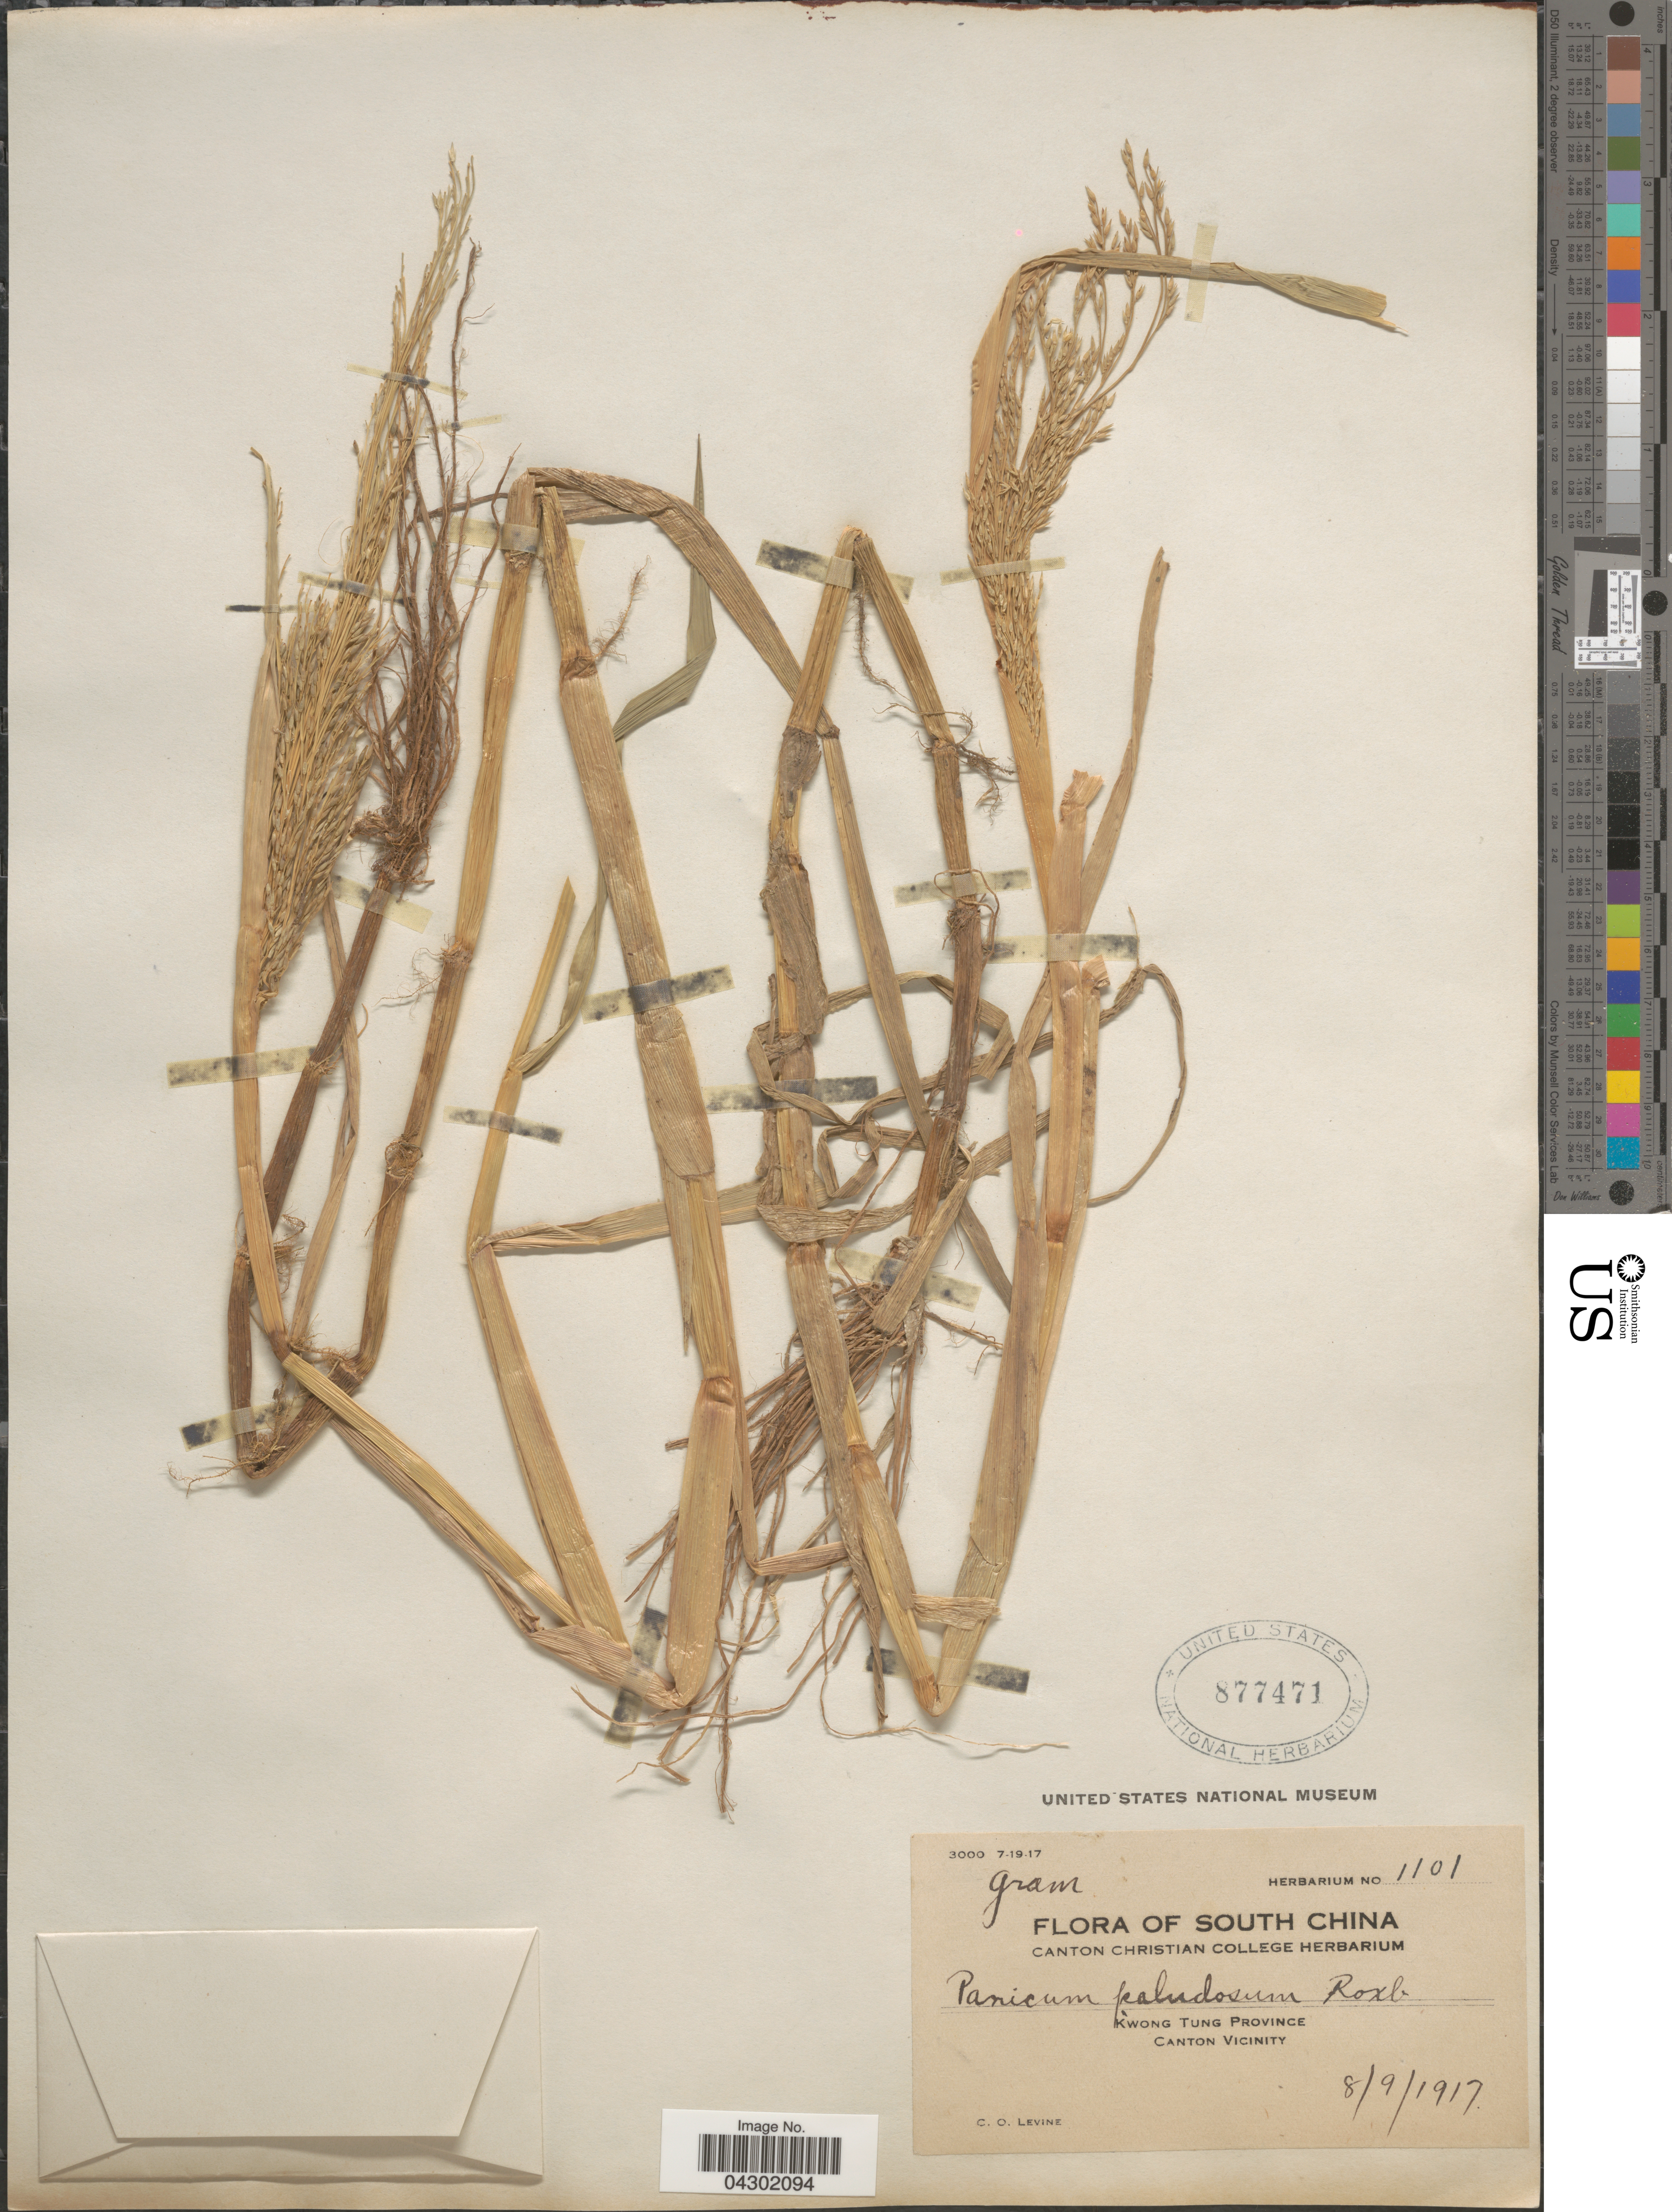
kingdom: Plantae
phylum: Tracheophyta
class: Liliopsida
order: Poales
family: Poaceae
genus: Panicum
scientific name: Panicum paludosum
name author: Roxb.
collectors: C. O. Levine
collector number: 1101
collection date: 1917-09-08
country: China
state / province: Guangdong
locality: South China. Kwong Tung Province. Canton Vicinity.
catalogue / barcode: US 877471